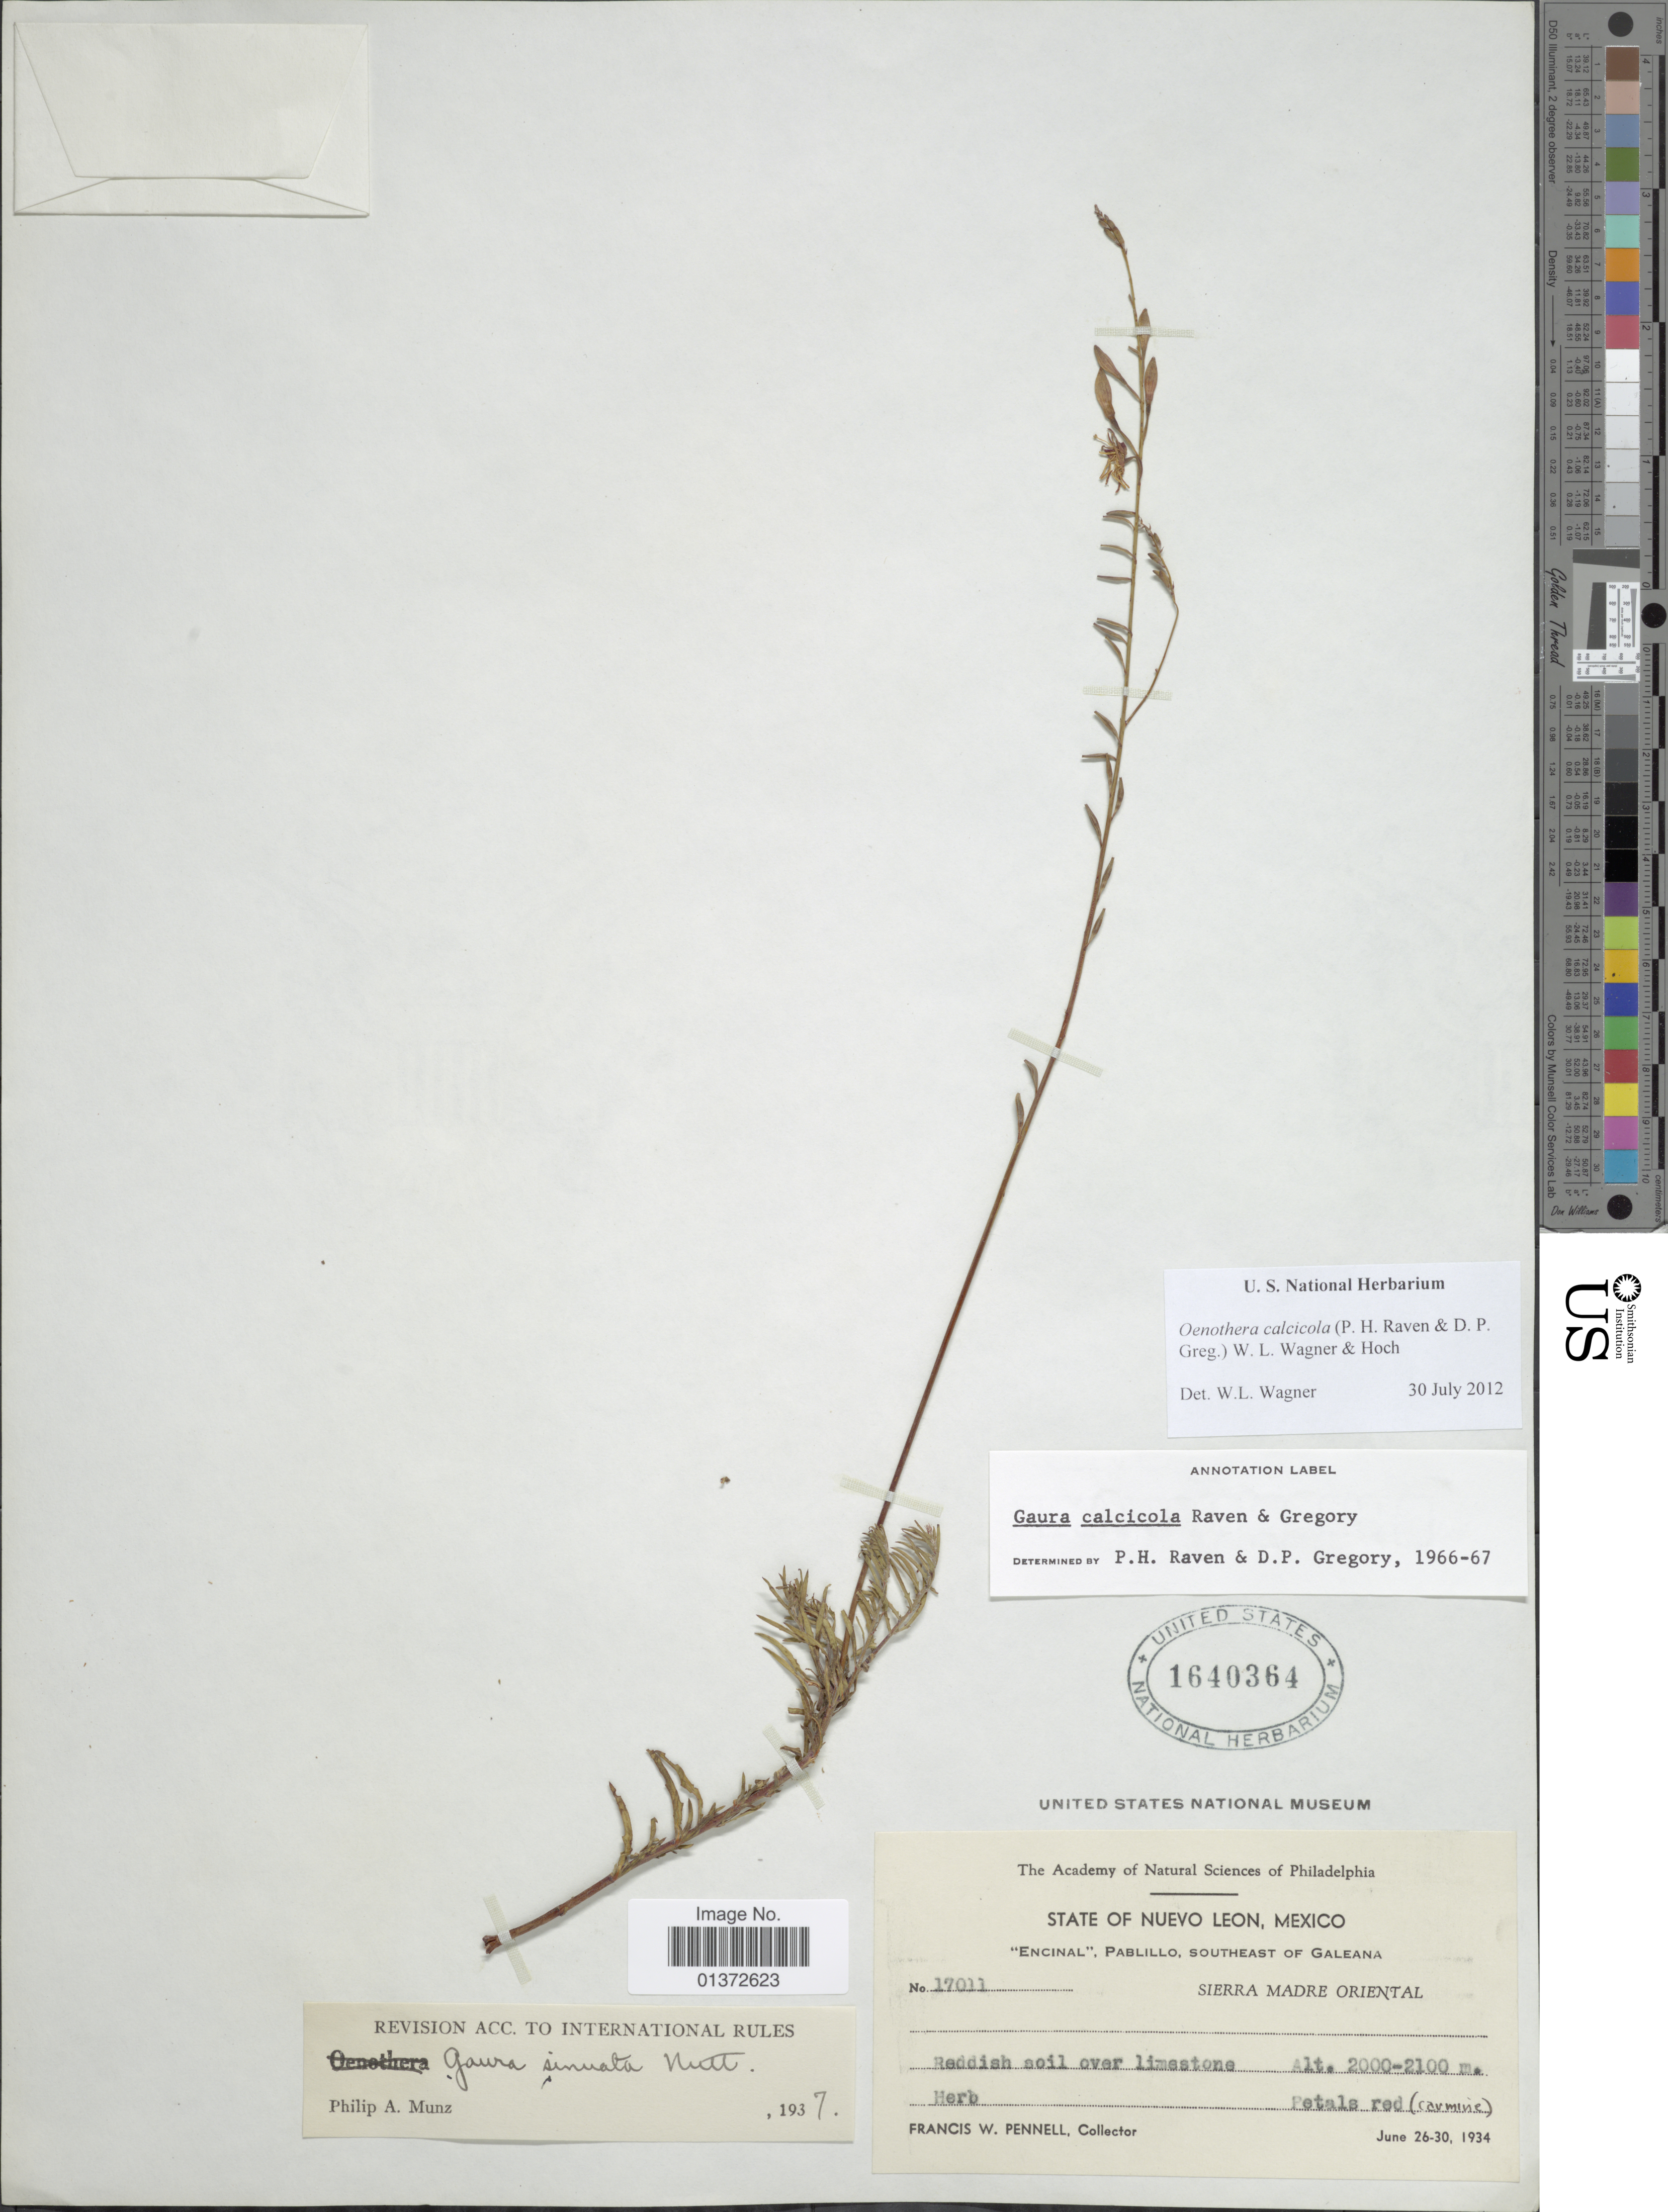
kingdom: Plantae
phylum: Tracheophyta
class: Magnoliopsida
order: Myrtales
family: Onagraceae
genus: Oenothera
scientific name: Oenothera calcicola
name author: (P.H. Raven & D.P. Greg.) W.L. Wagner & Hoch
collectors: F. W. Pennell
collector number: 17011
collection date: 1934-06-26/1934-06-30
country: Mexico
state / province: Nuevo León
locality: Encinal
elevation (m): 2000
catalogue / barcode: US 1640364